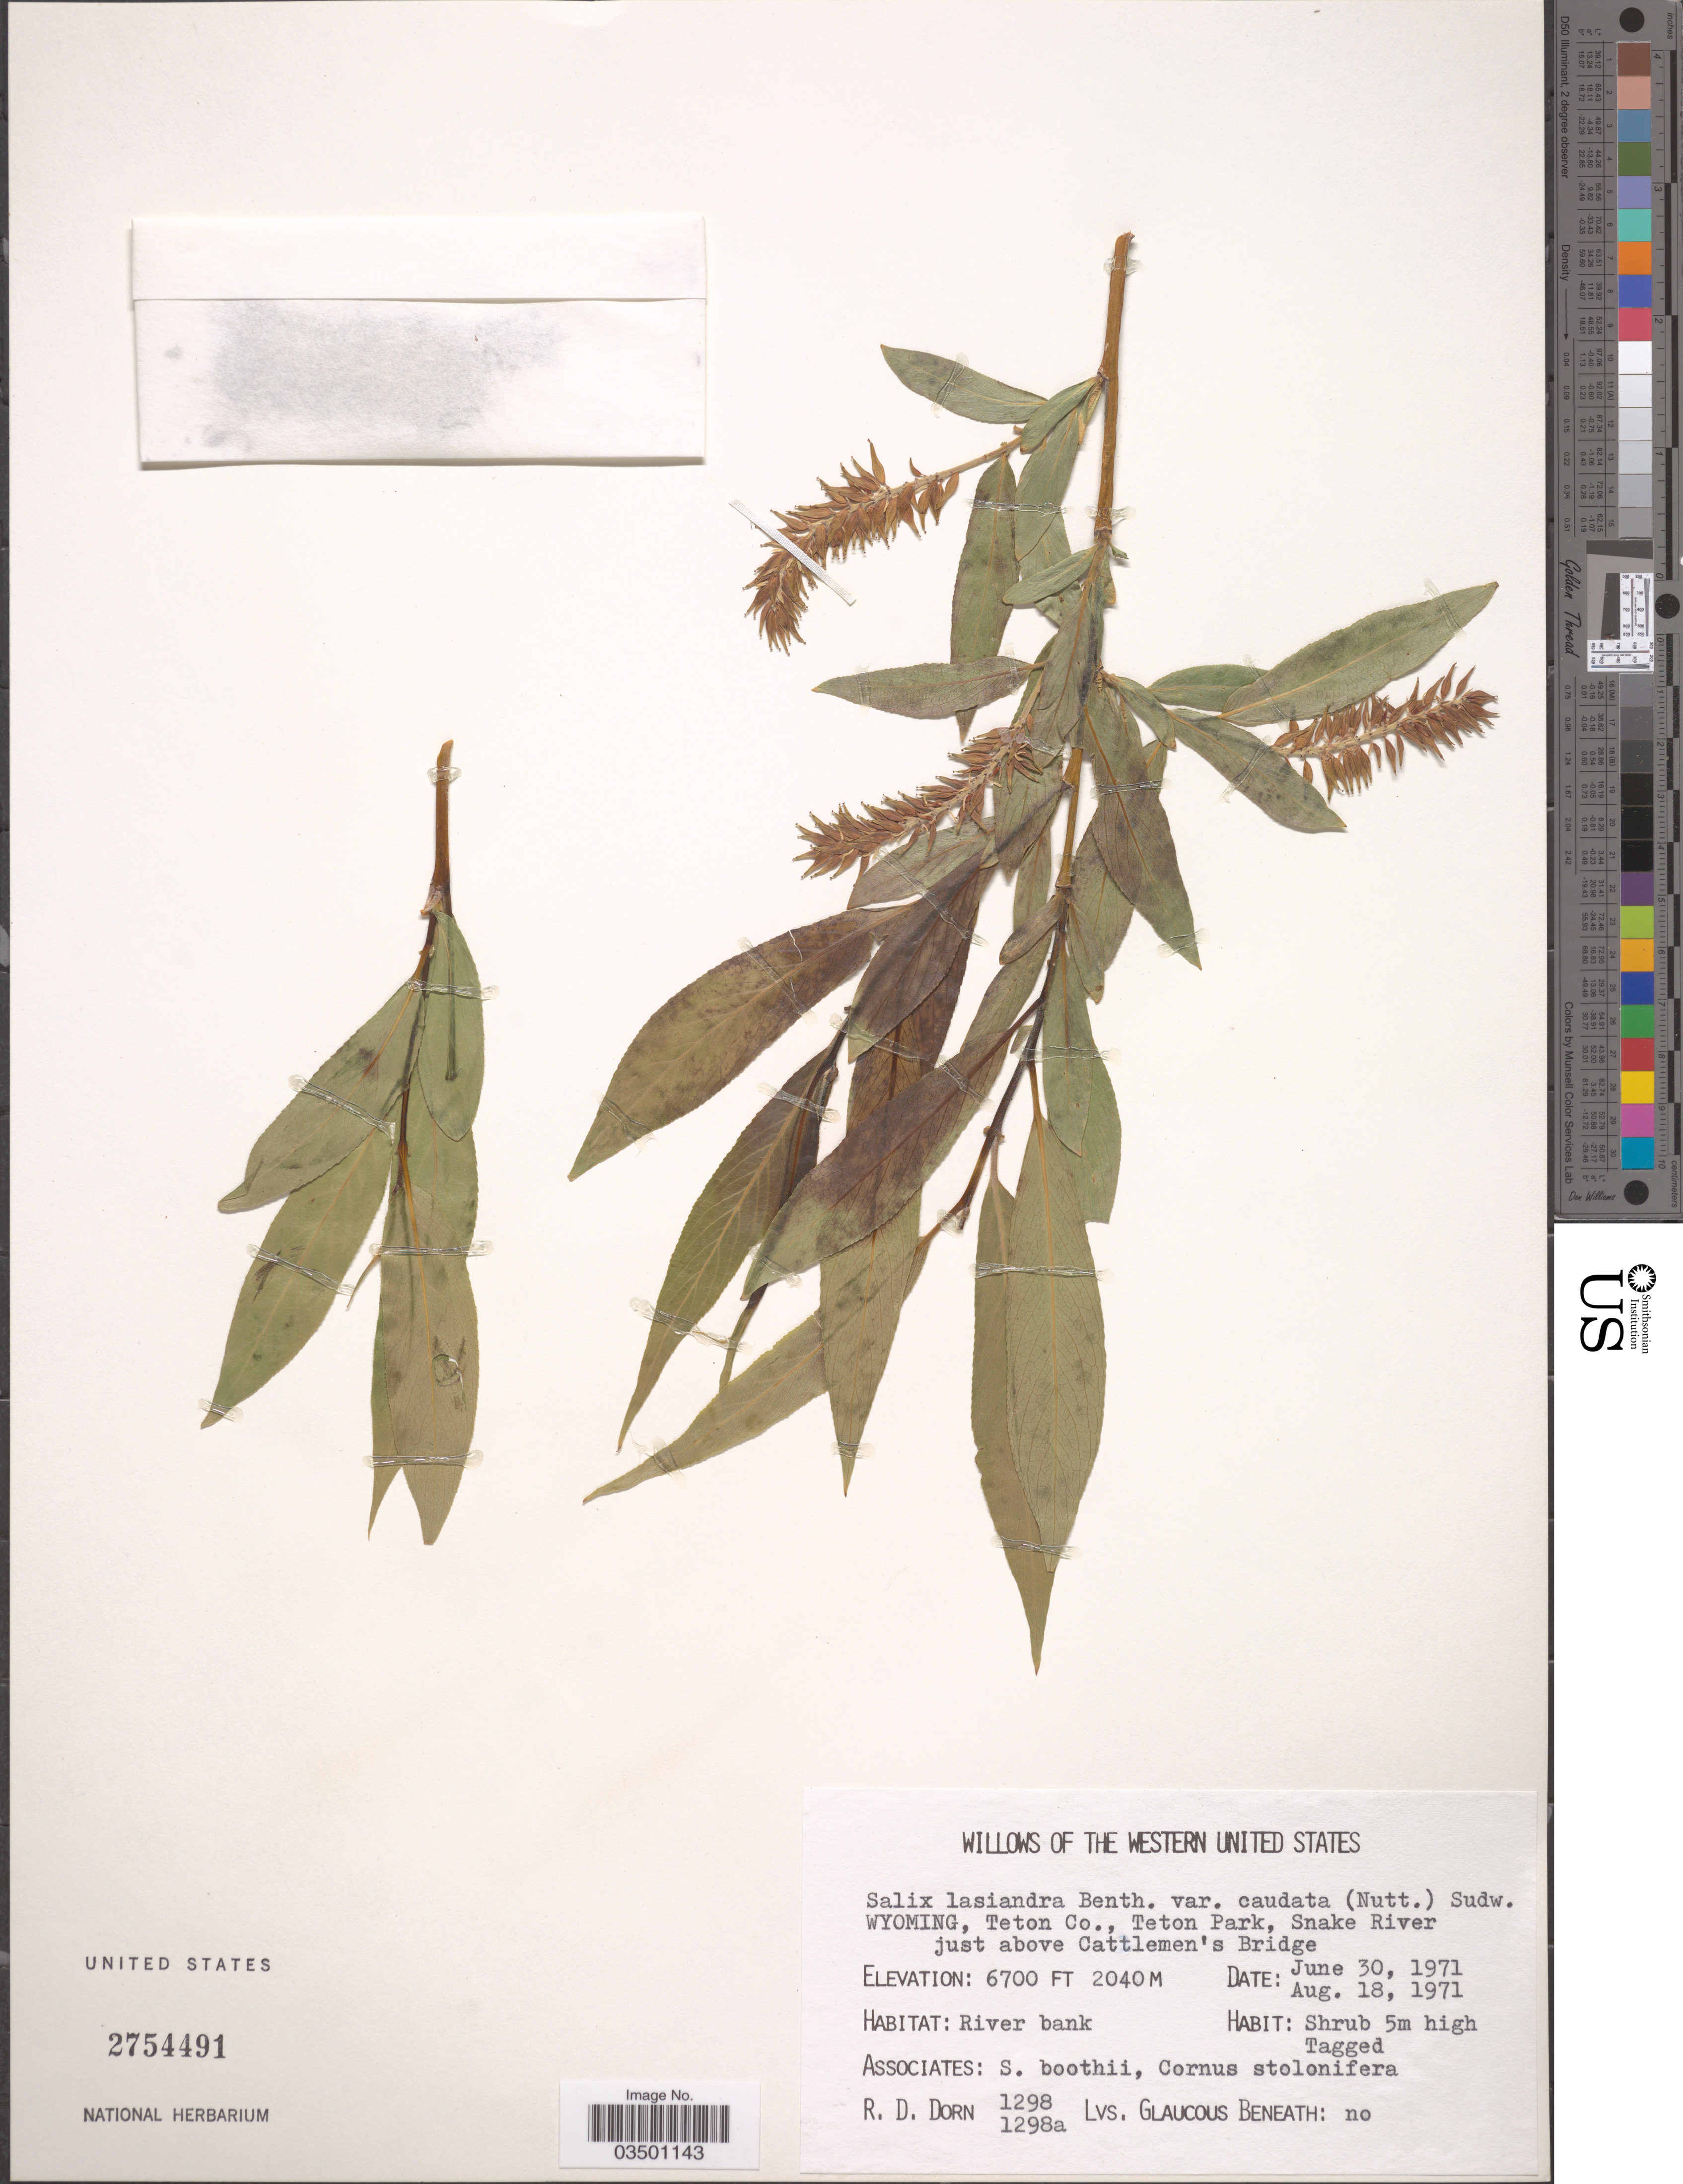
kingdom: Plantae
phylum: Tracheophyta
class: Magnoliopsida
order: Malpighiales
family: Salicaceae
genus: Salix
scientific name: Salix lasiandra var. caudata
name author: (L. Nutt.) Sudw.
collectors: R. D. Dorn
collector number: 1298/1298a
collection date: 1971-06-30/1971-08-18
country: United States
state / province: Wyoming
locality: The Western United States. Teton Co., Teton Park, Snake River just above Cattlemen's Bridge.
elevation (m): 2042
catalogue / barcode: US 2754491